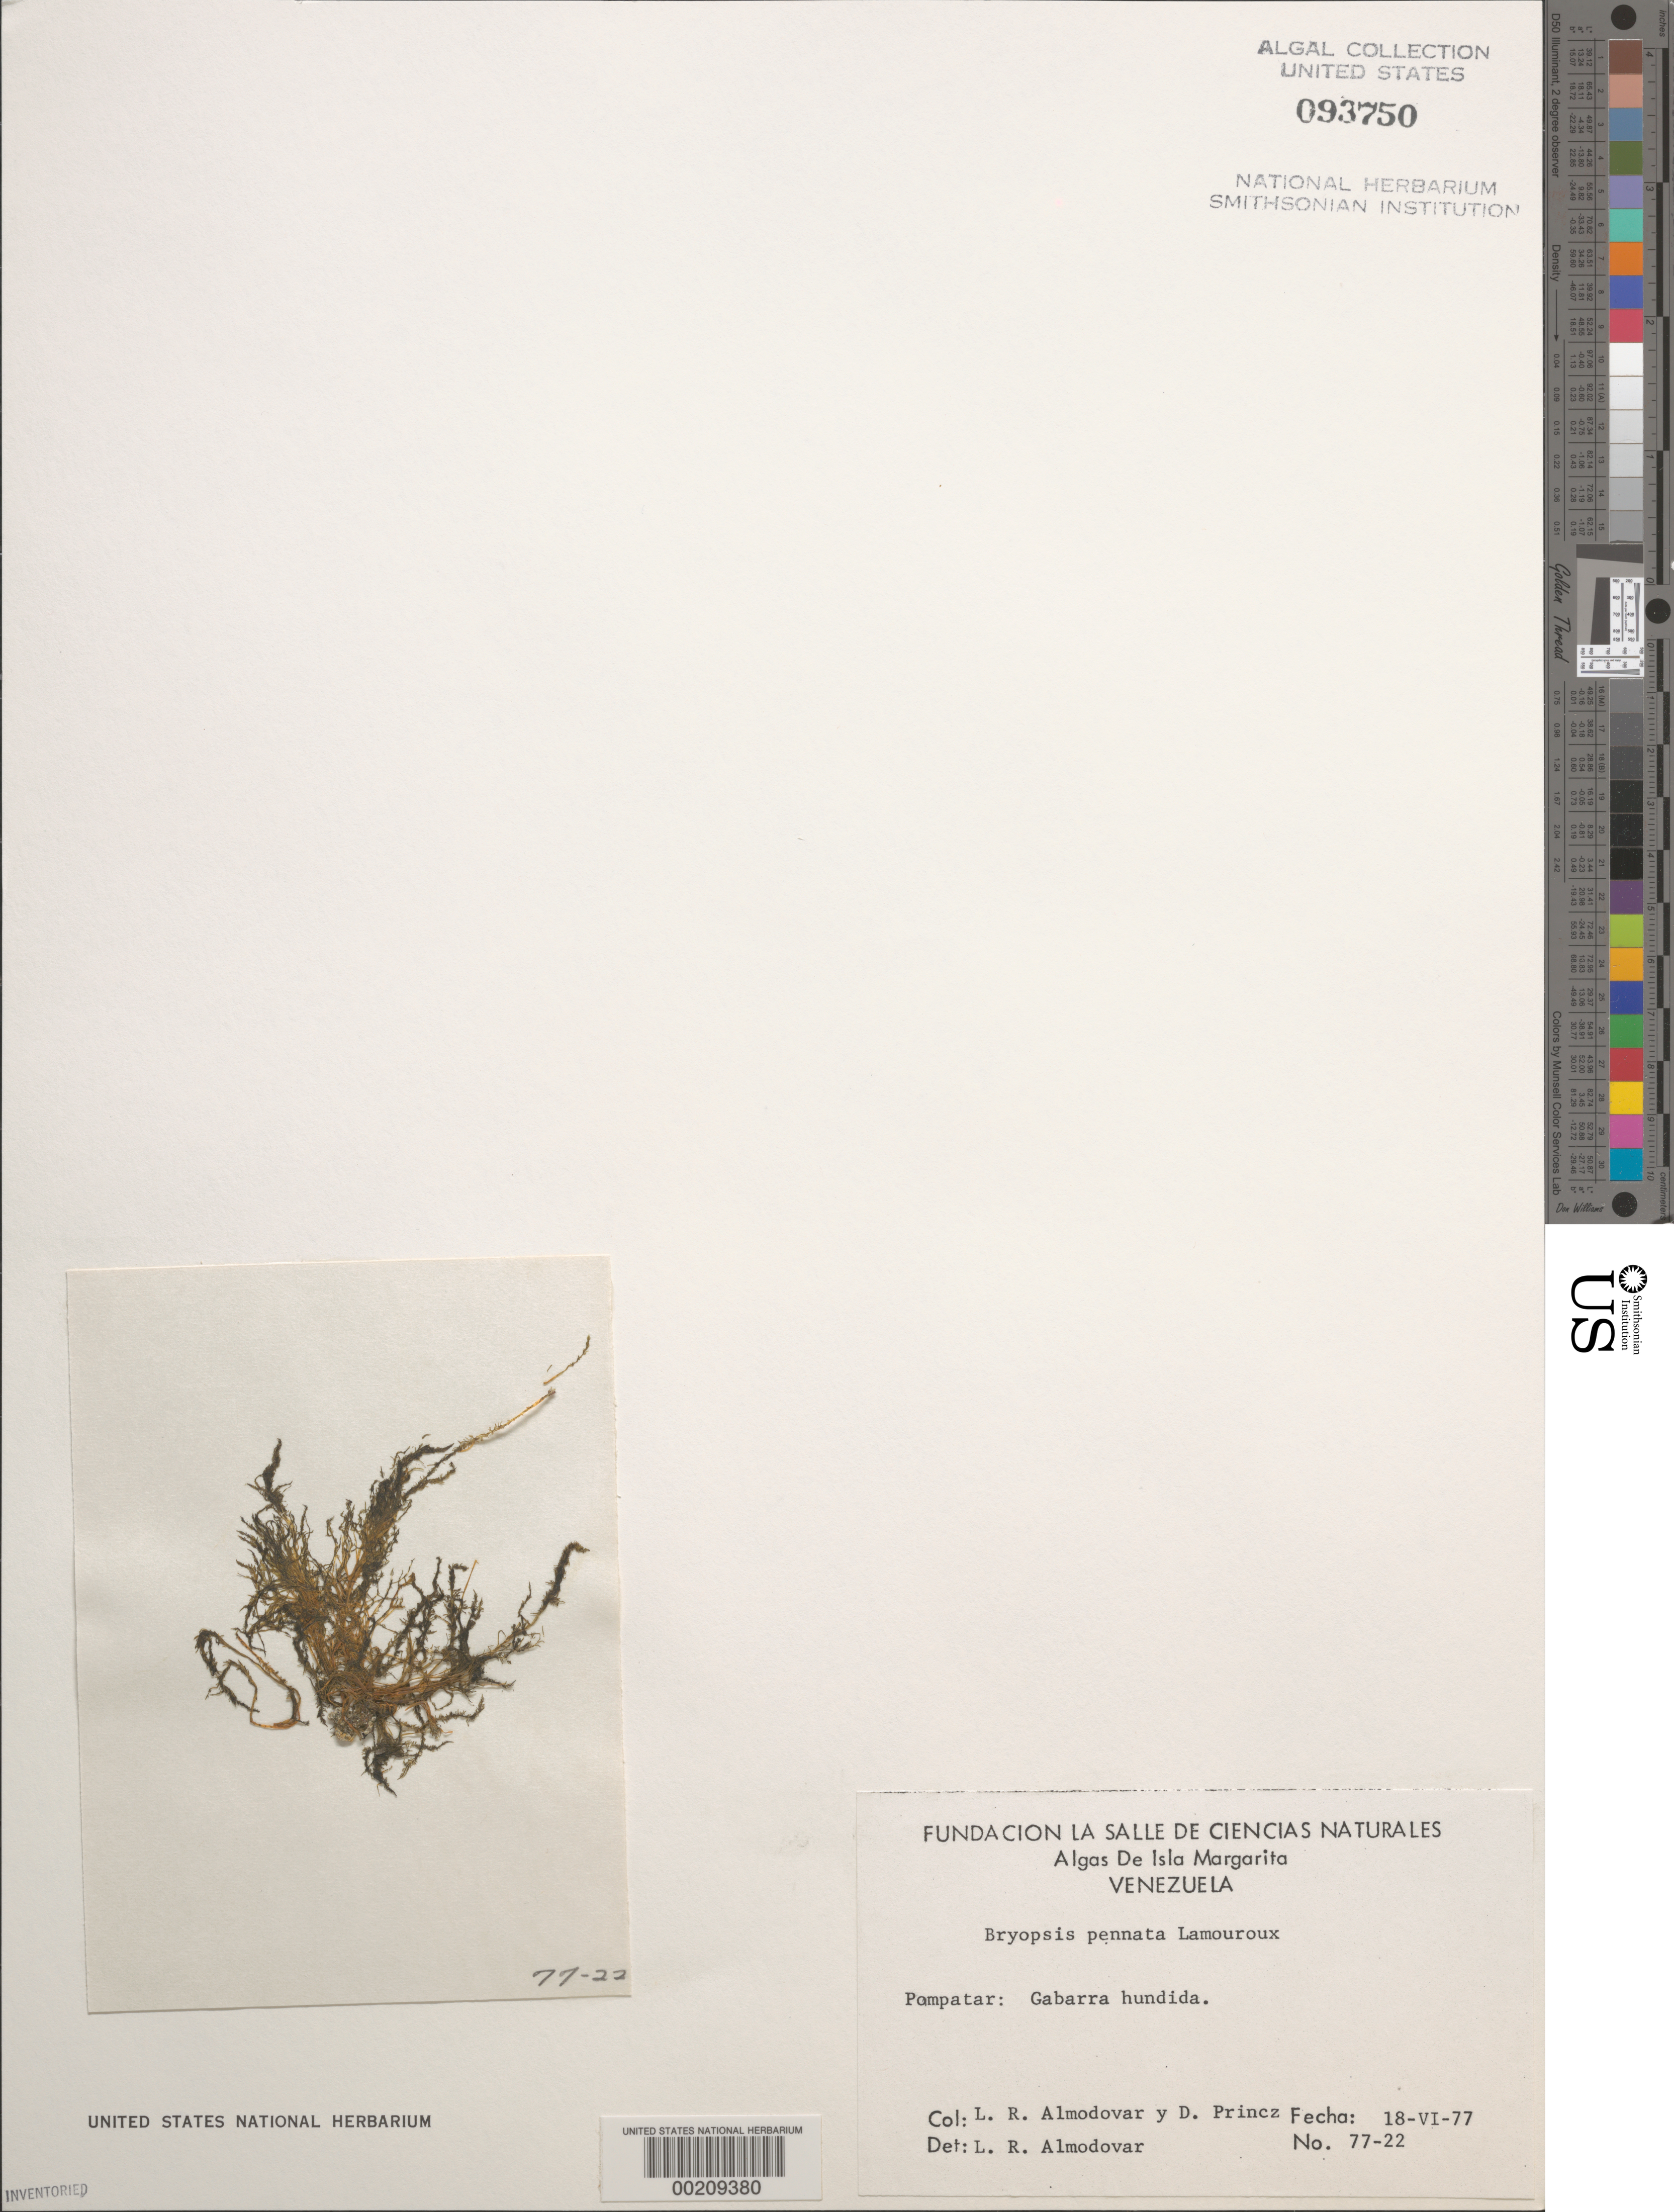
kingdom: Plantae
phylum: Chlorophyta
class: Ulvophyceae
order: Bryopsidales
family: Bryopsidaceae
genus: Bryopsis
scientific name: Bryopsis pennata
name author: J.V.Lamouroux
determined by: Almodovar, L. R.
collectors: L. Almodovar & D. Princz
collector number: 77-22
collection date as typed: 18 Jun 1977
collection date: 1977-06-18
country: Venezuela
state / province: Nueva Esparta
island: Margarita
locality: Pampatar (Pompatar)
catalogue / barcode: US 93750